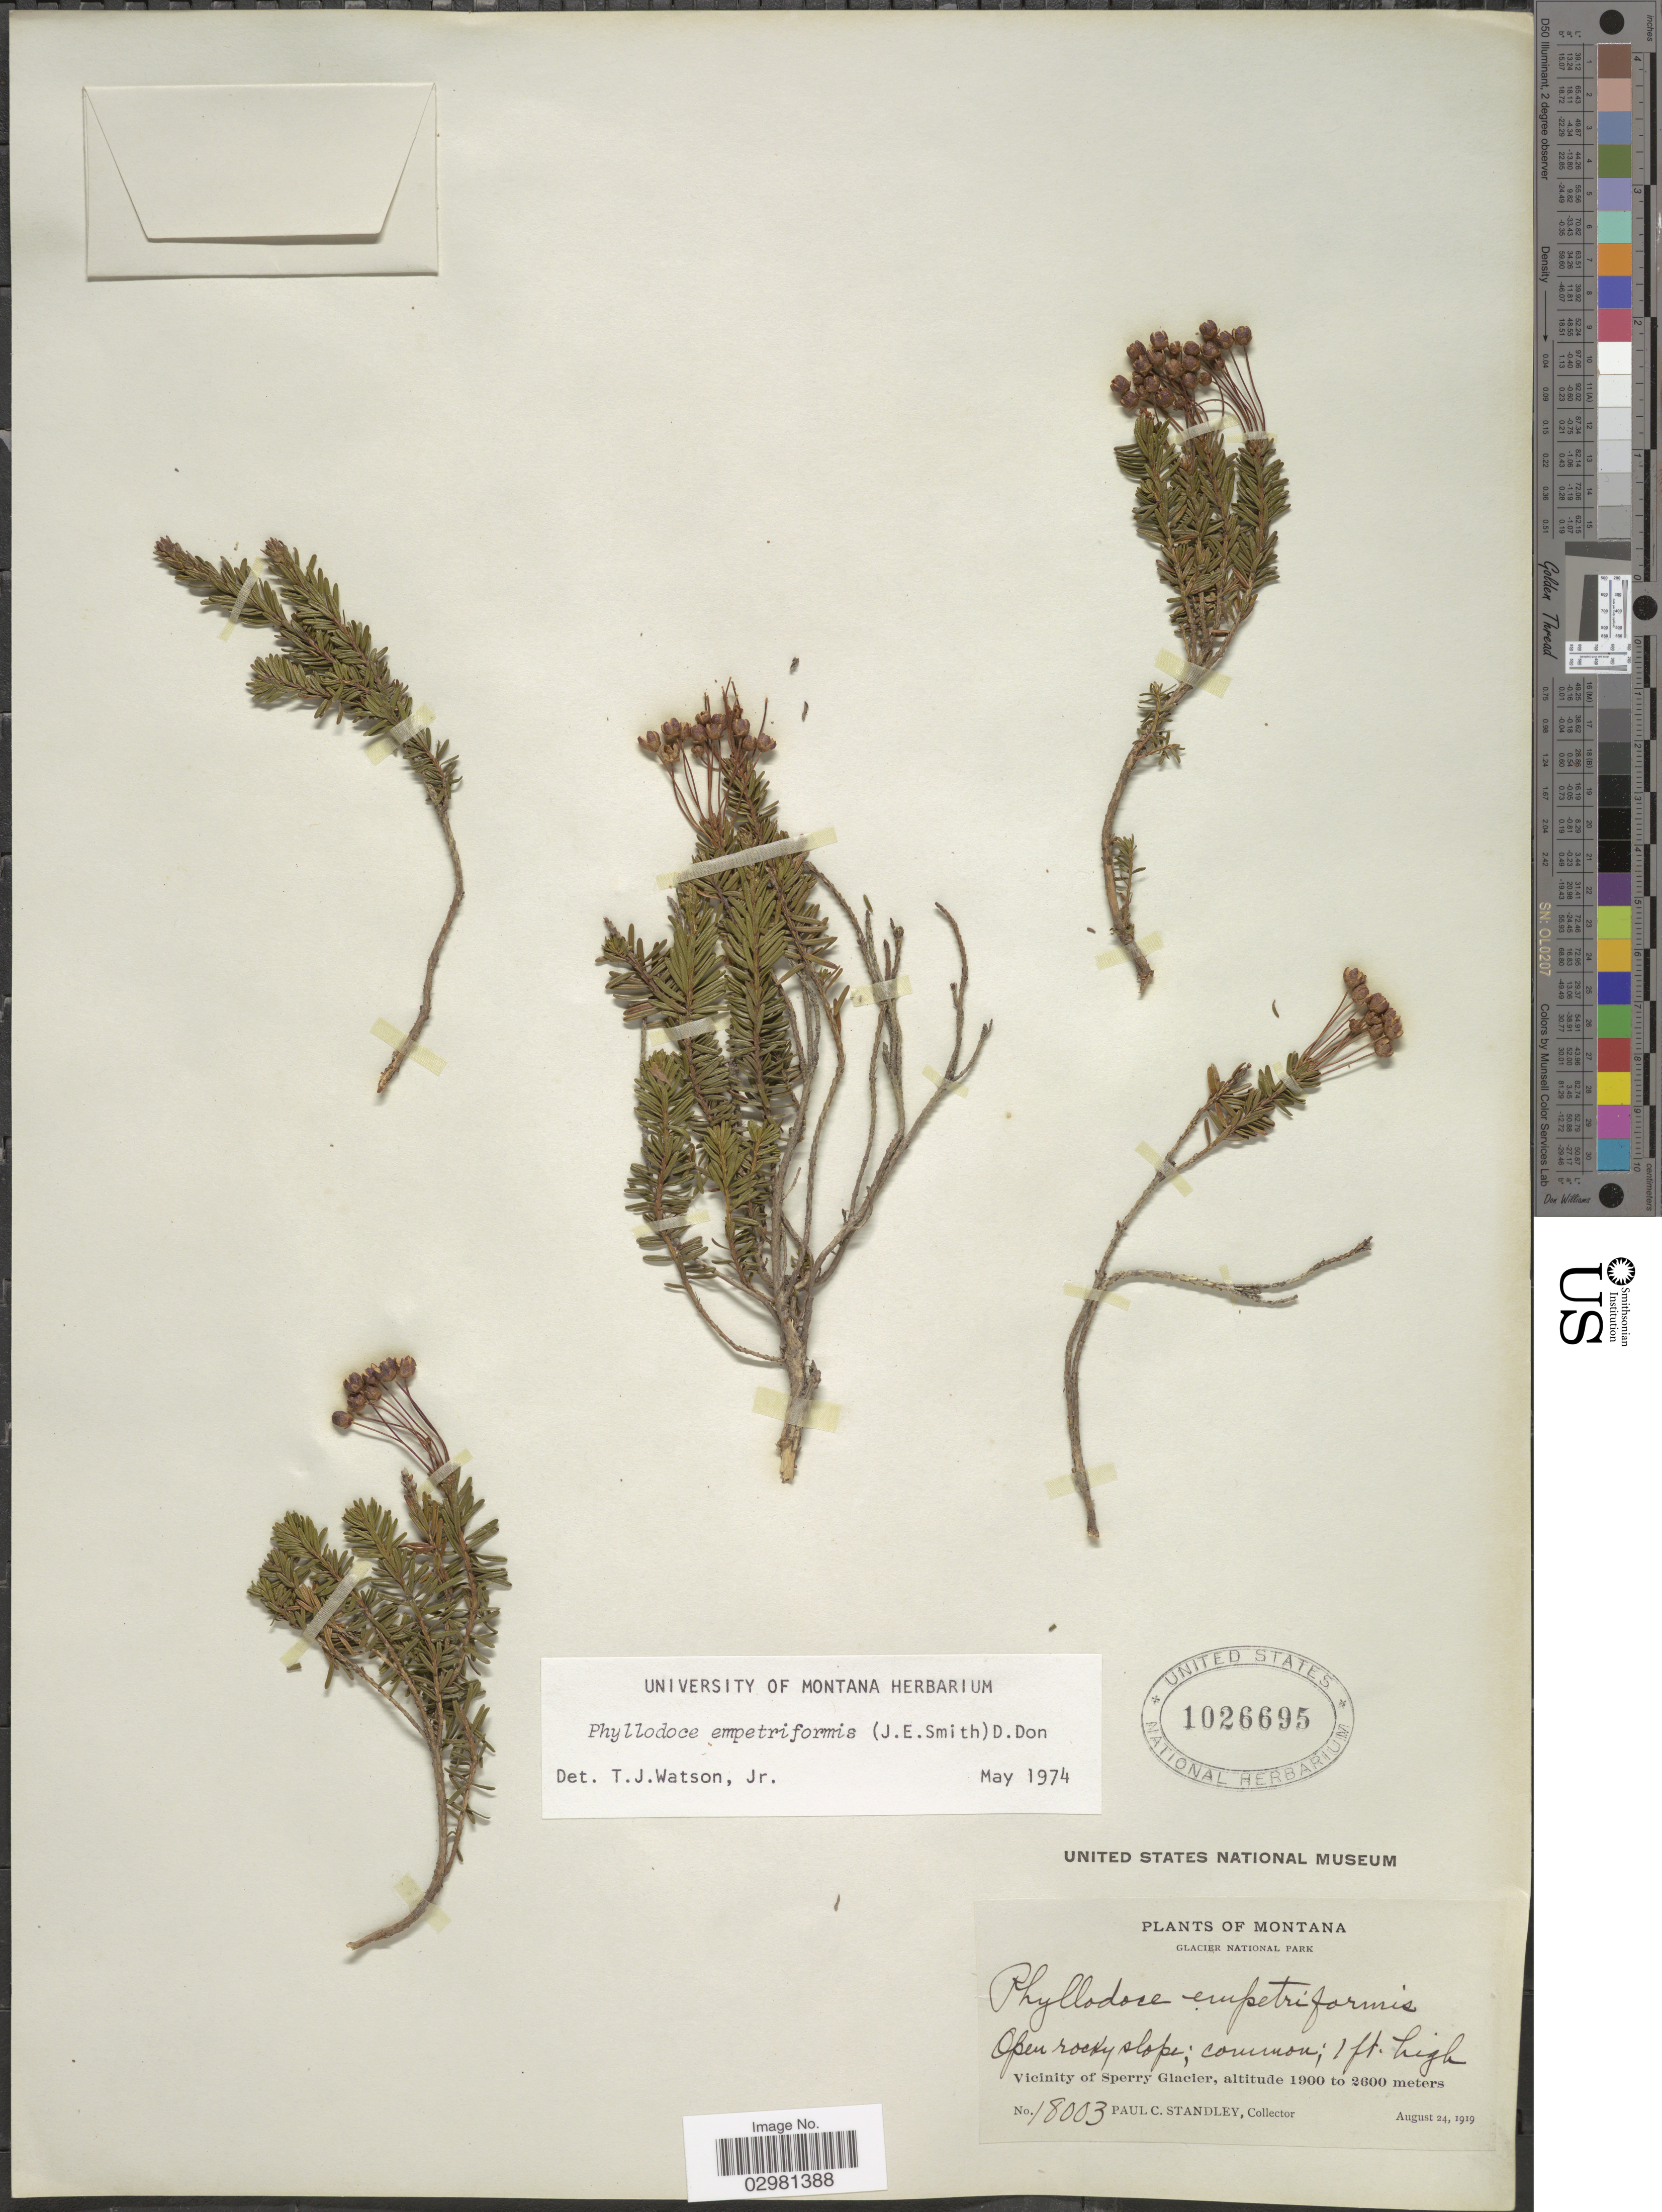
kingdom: Plantae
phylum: Tracheophyta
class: Magnoliopsida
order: Ericales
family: Ericaceae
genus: Phyllodoce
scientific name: Phyllodoce empetiformis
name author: (Small) D. Don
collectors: P. C. Standley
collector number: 18003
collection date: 1919-08-24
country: United States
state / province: Montana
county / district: Flathead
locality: Glacier National Park, Vicinity of Sperry Glacier.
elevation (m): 1900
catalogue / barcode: US 1026695